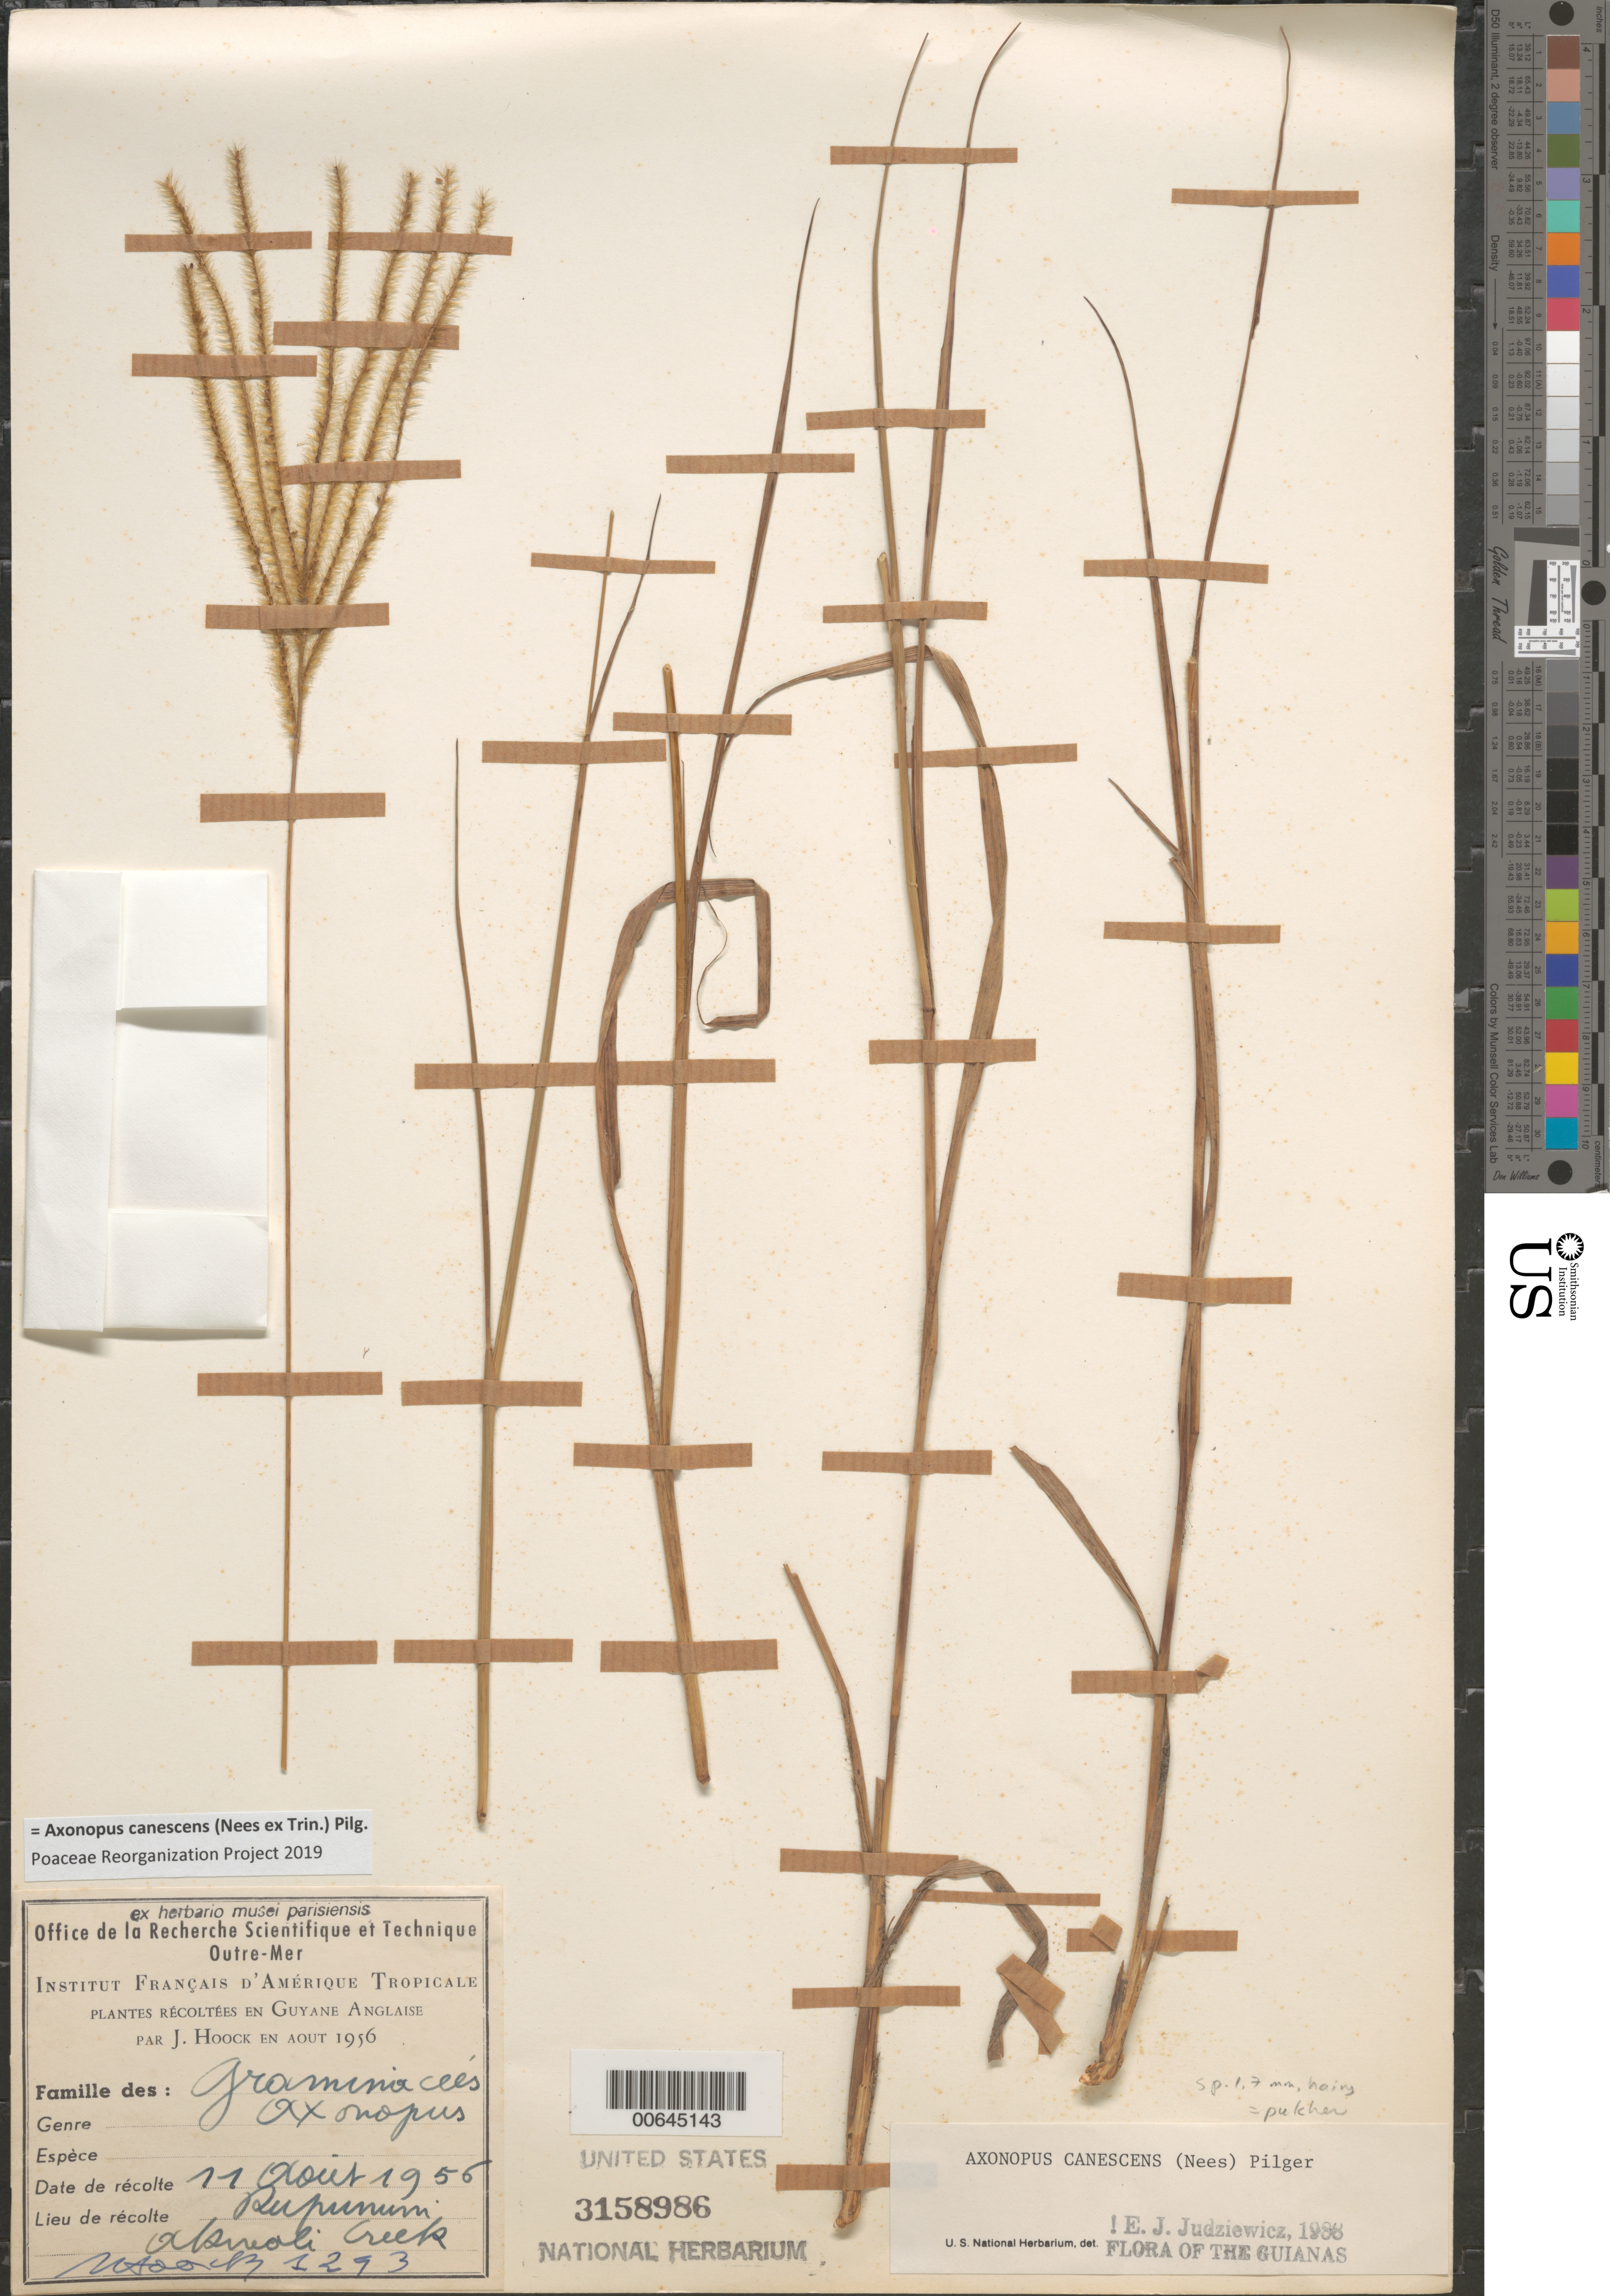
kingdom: Plantae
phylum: Tracheophyta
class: Liliopsida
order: Poales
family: Poaceae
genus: Axonopus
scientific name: Axonopus canescens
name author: (Nees ex Trin.) Pilg.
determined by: Judziewicz, E. J.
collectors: J. Hoock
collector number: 1293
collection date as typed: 11-Aug-56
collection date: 1956-08-11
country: Guyana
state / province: U. Takutu-U. Essequibo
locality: Rupununi, Route d'Akwali Creek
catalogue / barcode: US 3158986